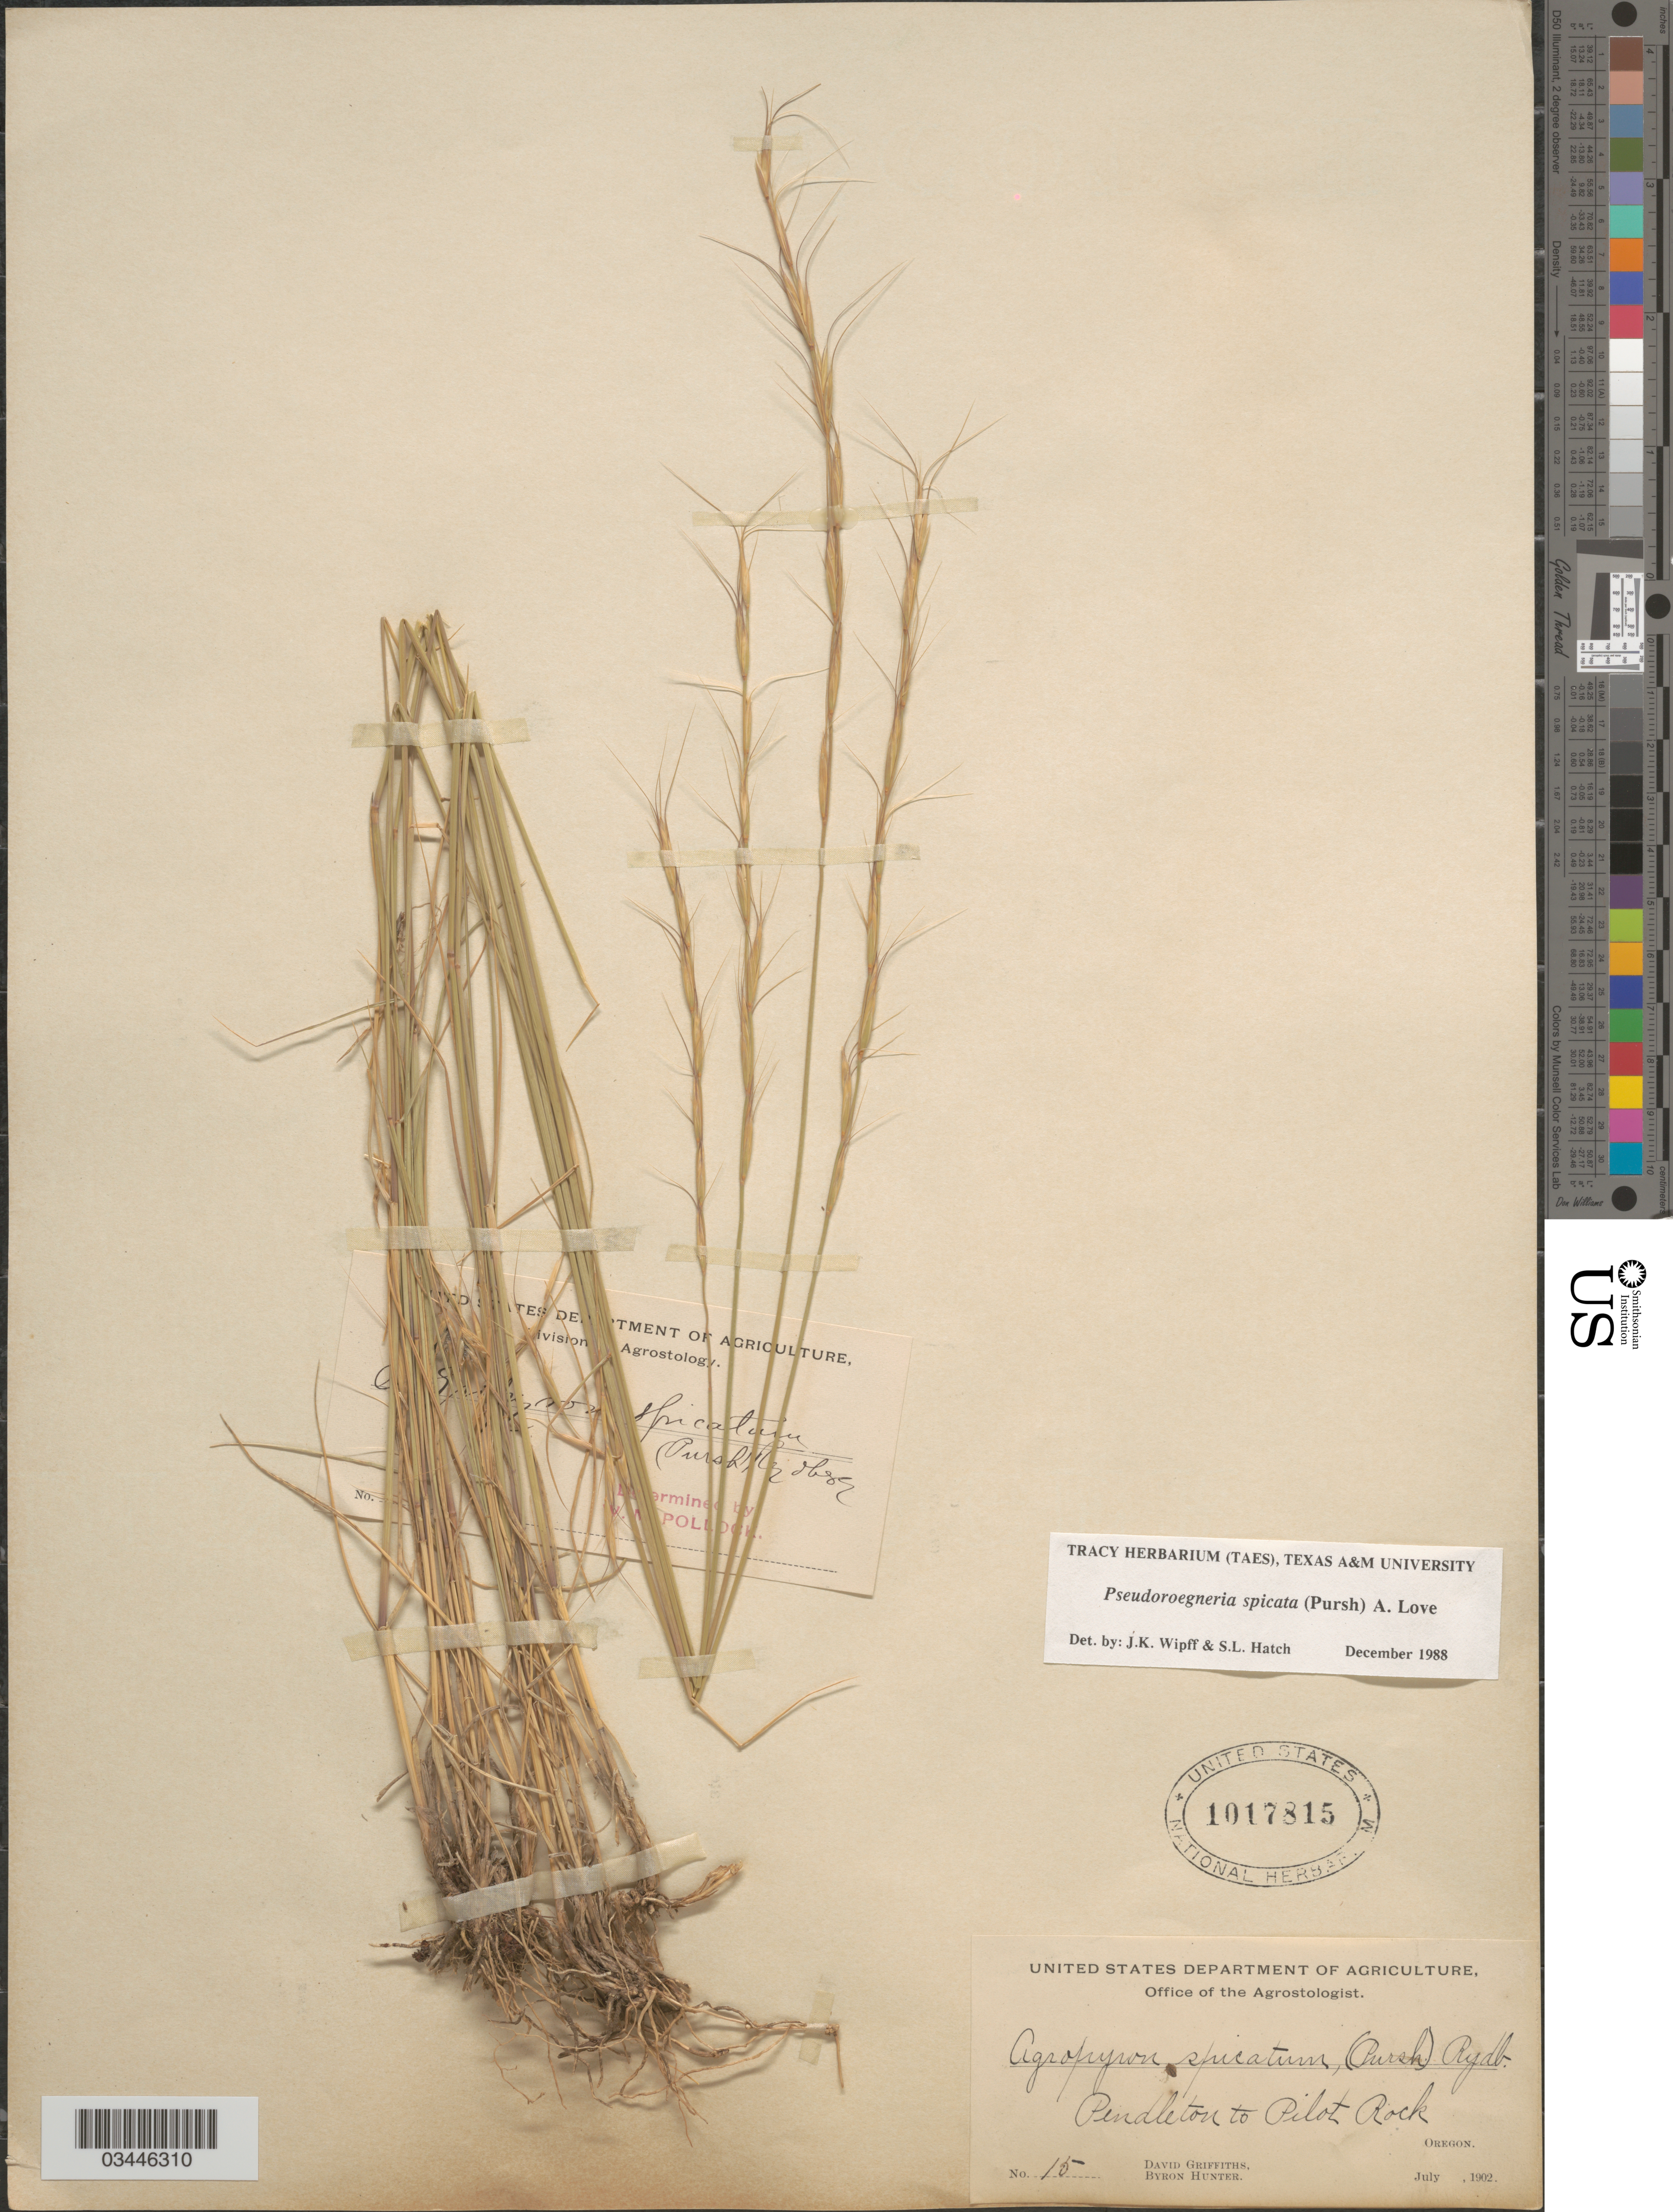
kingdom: Plantae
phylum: Tracheophyta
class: Liliopsida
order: Poales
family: Poaceae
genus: Pseudoroegneria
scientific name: Pseudoroegneria spicata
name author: (Pursh) Á. Löve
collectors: D. Griffiths & B. Hunter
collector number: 15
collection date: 1902-07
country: United States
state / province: Oregon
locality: Pendleton to Pilot Rock.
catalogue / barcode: US 1017815